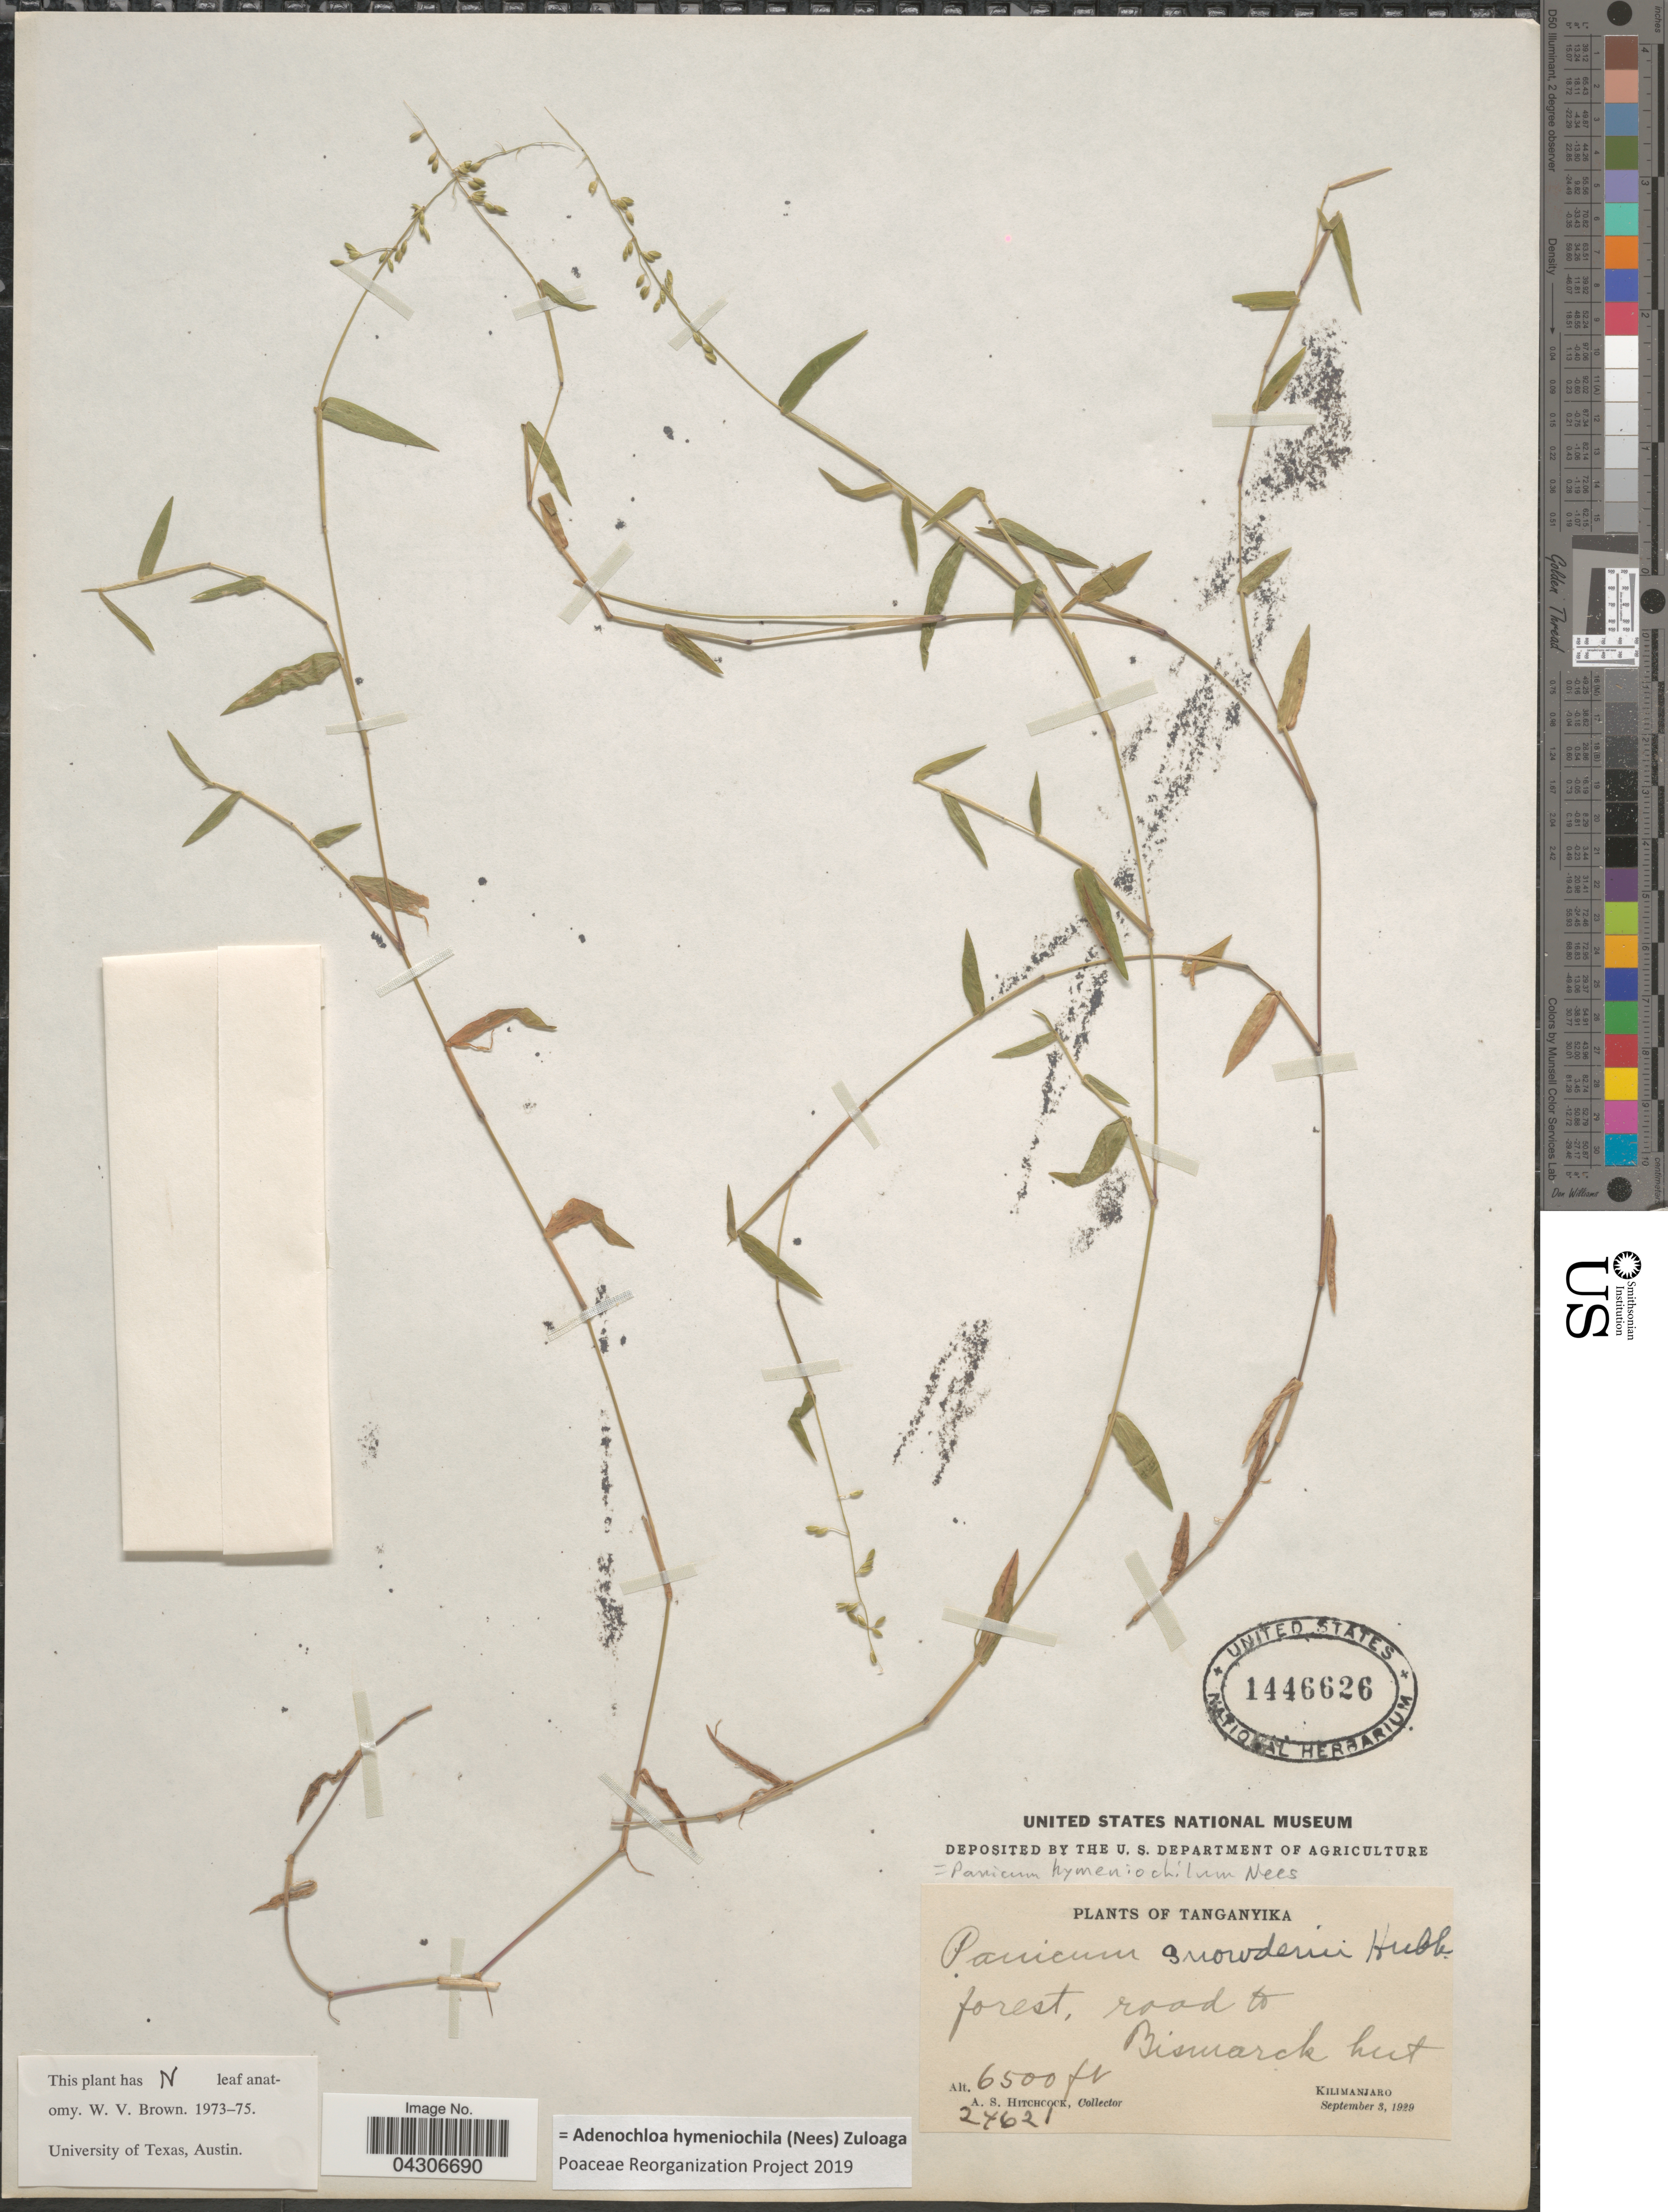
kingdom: Plantae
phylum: Tracheophyta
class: Liliopsida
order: Poales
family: Poaceae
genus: Adenochloa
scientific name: Adenochloa hymeniochila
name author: (Nees) Zuloaga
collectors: A. S. Hitchcock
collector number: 2762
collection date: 1929-09-03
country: Tanzania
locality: Forest, road to Bismarck hut. Kilimanjaro.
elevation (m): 1981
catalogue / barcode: US 1446626